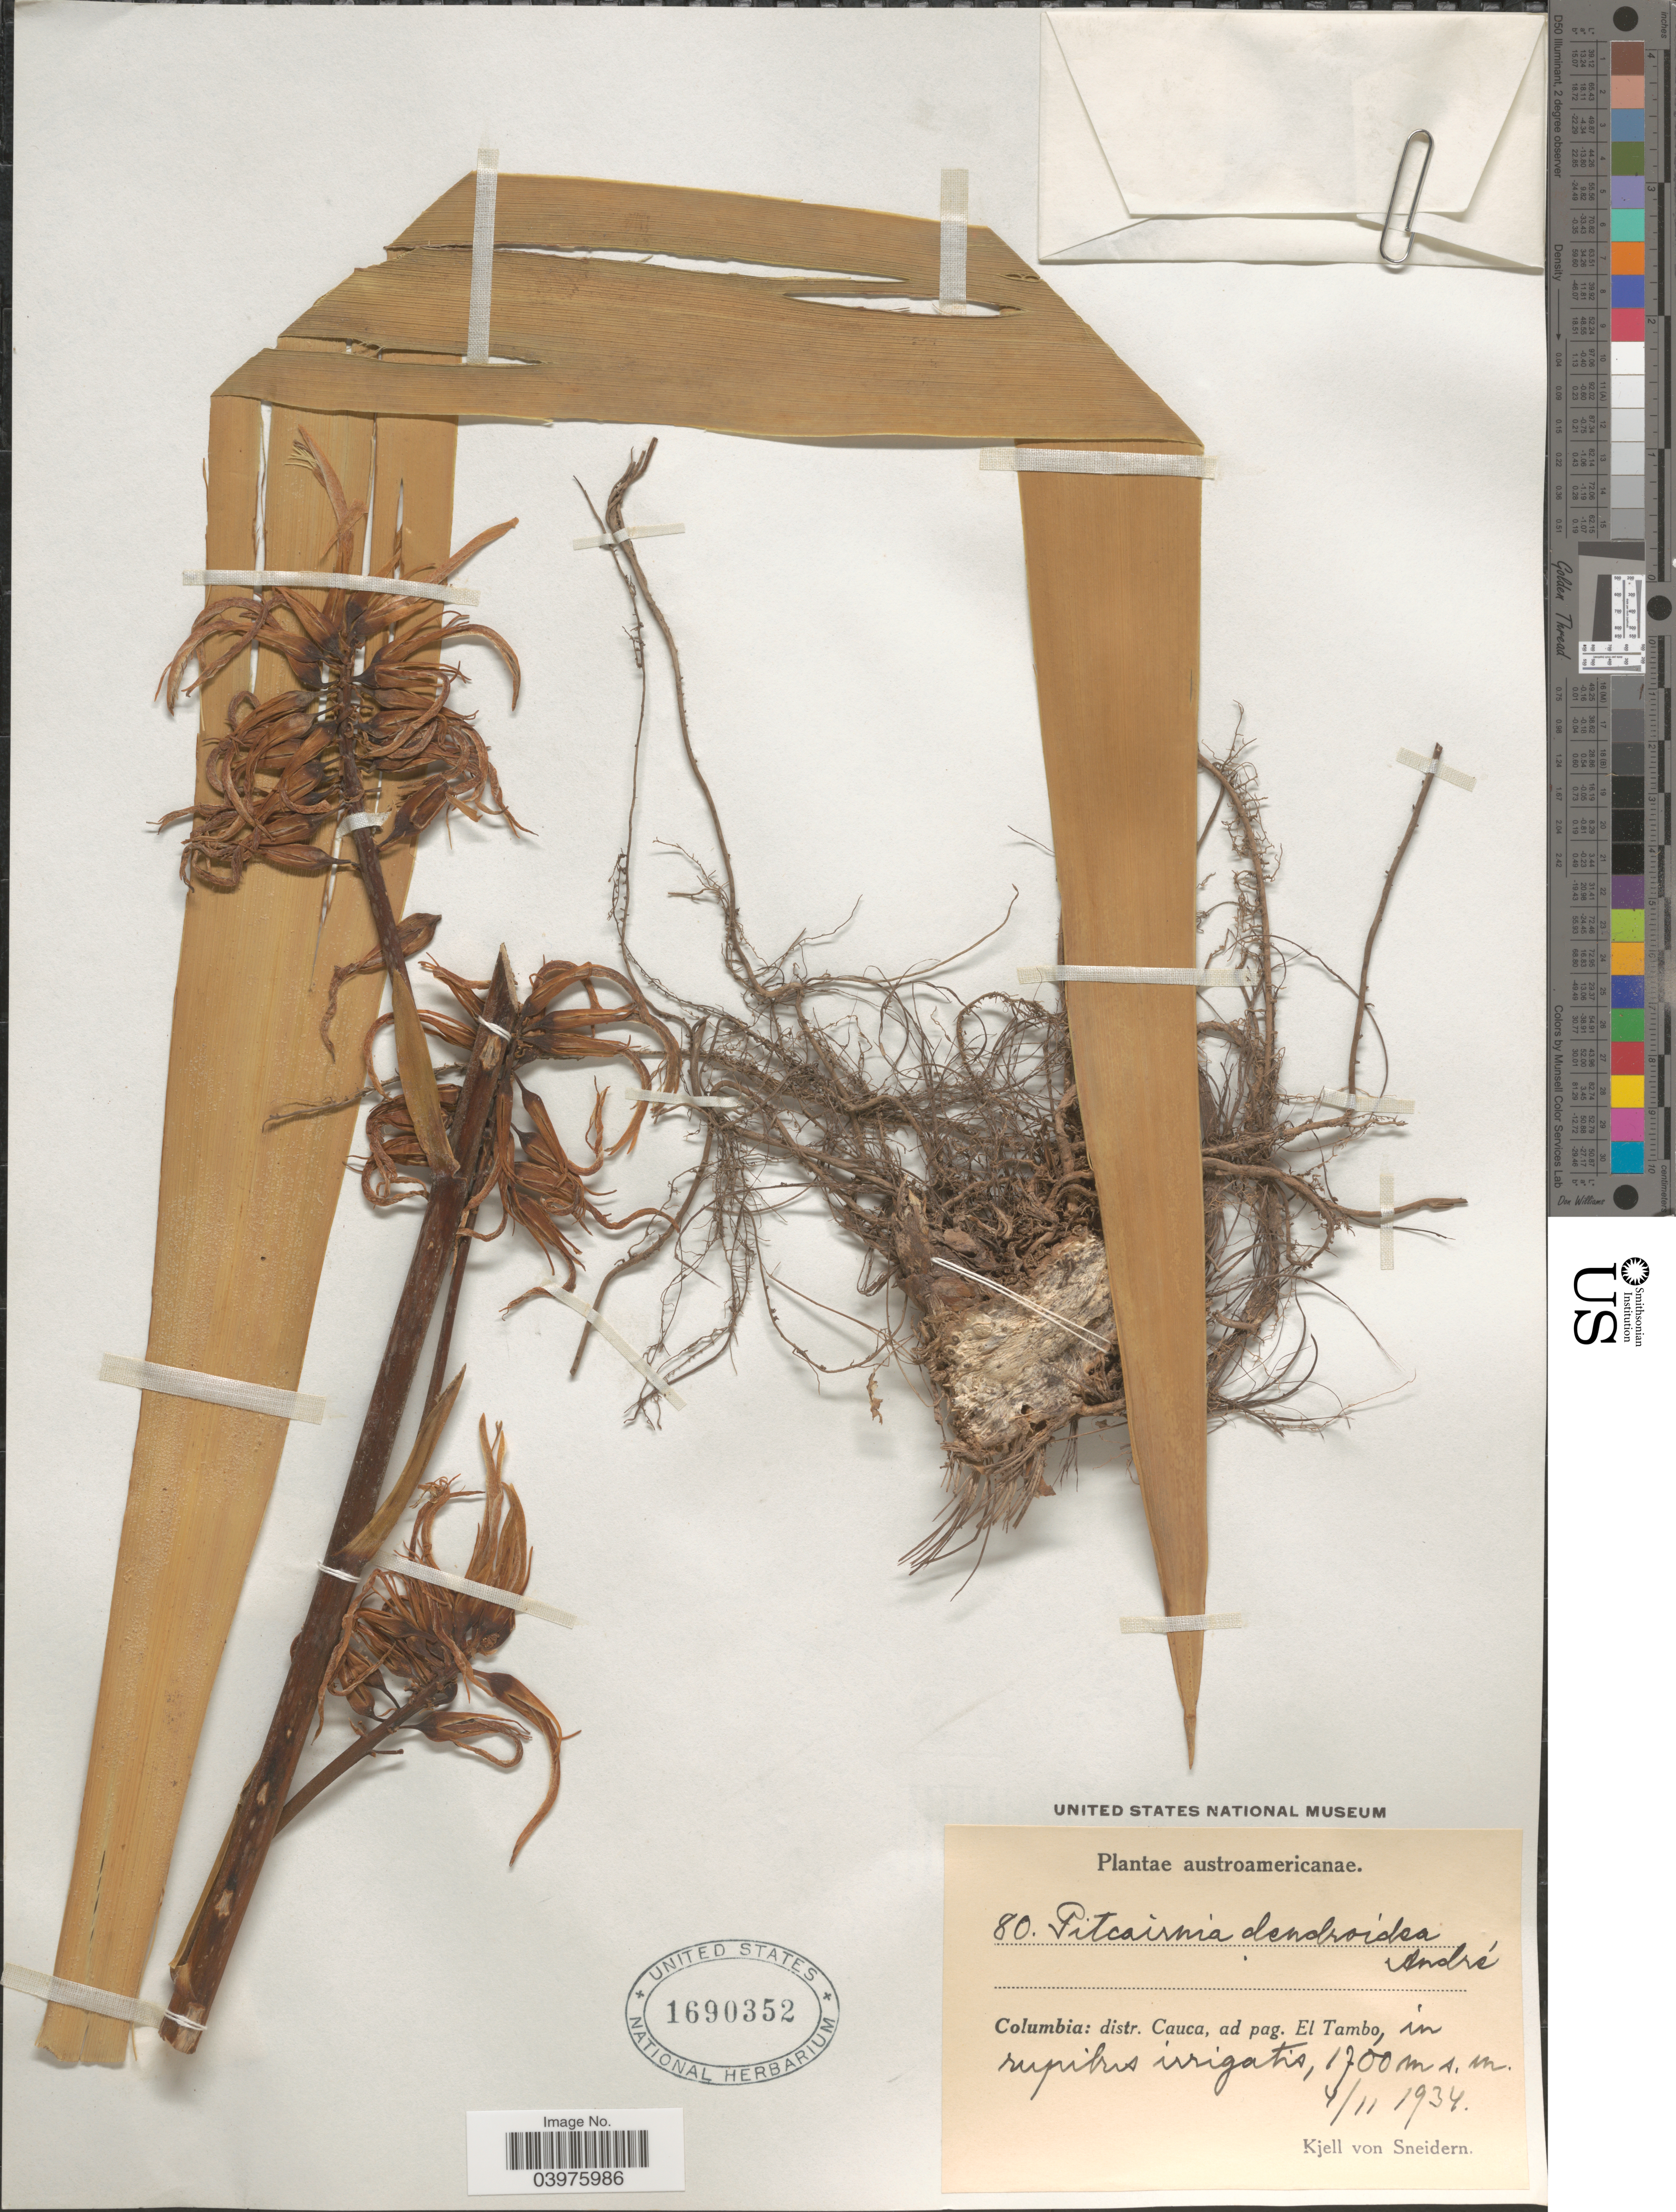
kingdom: Plantae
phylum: Tracheophyta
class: Liliopsida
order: Poales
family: Bromeliaceae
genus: Pitcairnia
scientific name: Pitcairnia dendroidea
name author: André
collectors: K. von Sneidern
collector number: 80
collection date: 1934-11-04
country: Colombia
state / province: Cauca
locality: Austroamericanae. Distr. Cauca, ad pag. El Tambo, in rupibus irrigatis.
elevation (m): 1700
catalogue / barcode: US 1690352